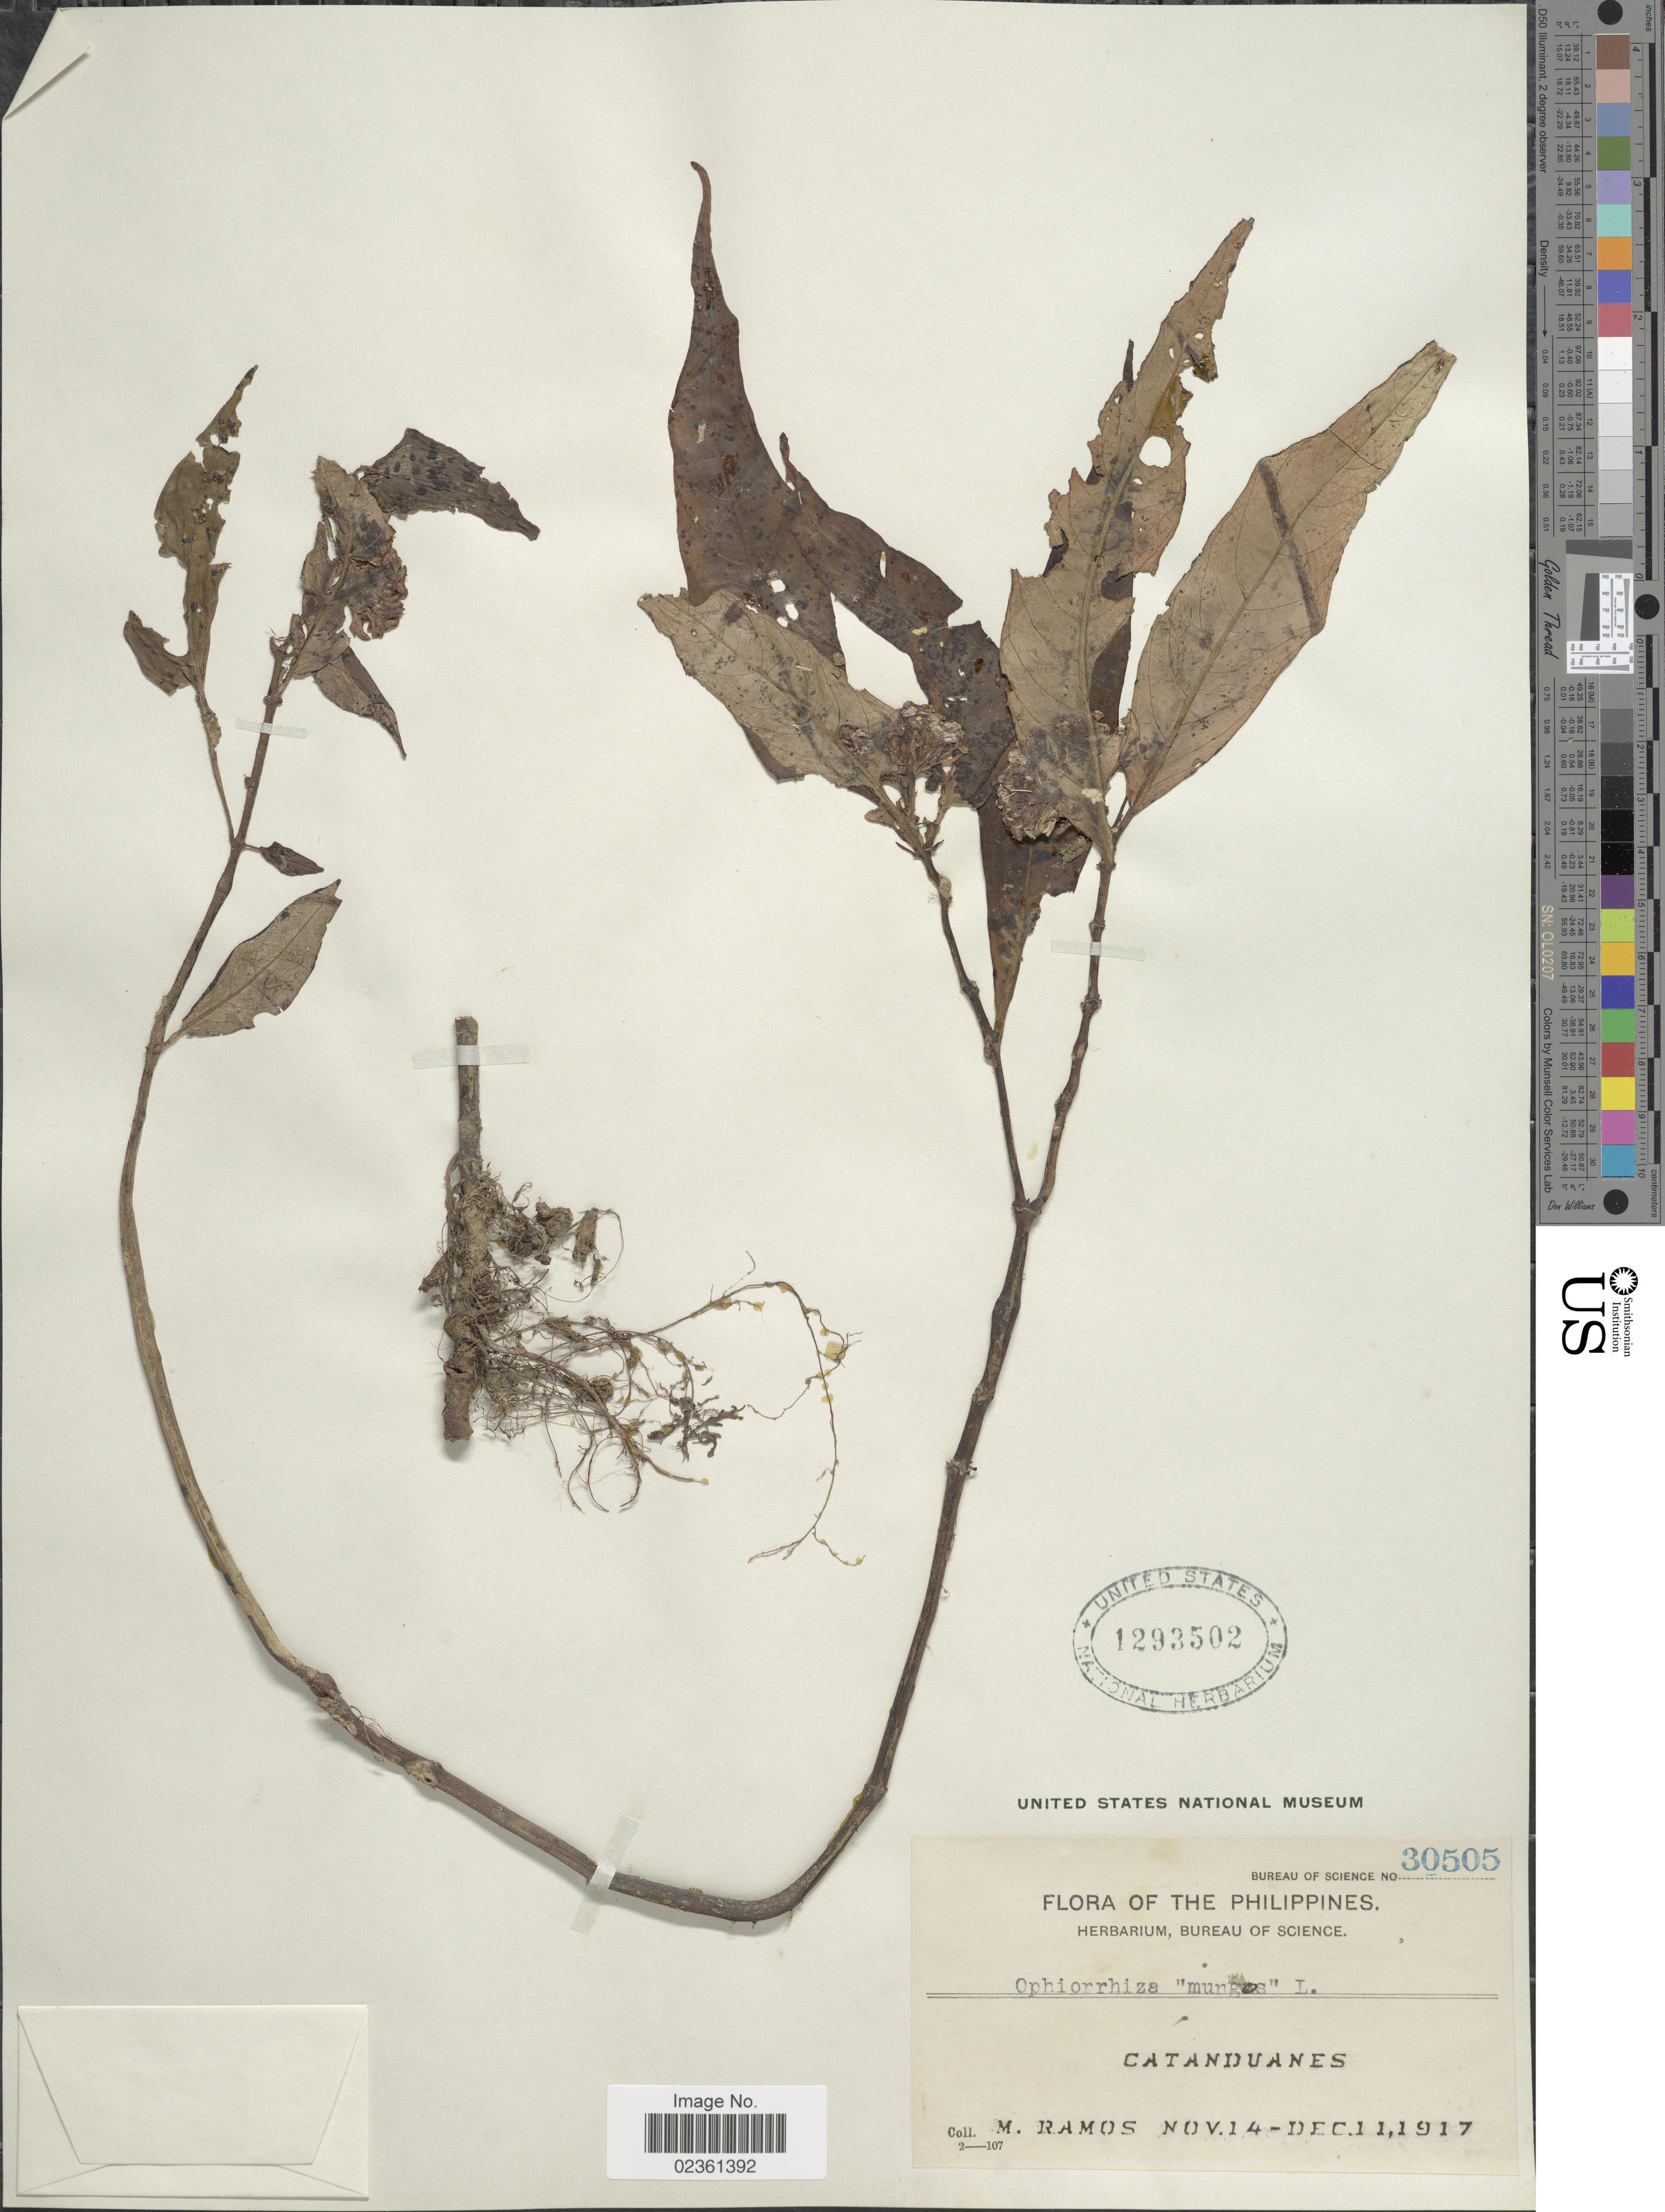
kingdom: Plantae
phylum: Tracheophyta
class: Magnoliopsida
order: Gentianales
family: Rubiaceae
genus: Ophiorrhiza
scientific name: Ophiorrhiza mungos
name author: L.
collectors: M. Ramos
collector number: Bureau of Science 30505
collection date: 1917-11-14/1917-12-11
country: Philippines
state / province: Bicol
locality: Catanduanes.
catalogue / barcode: US 1293502